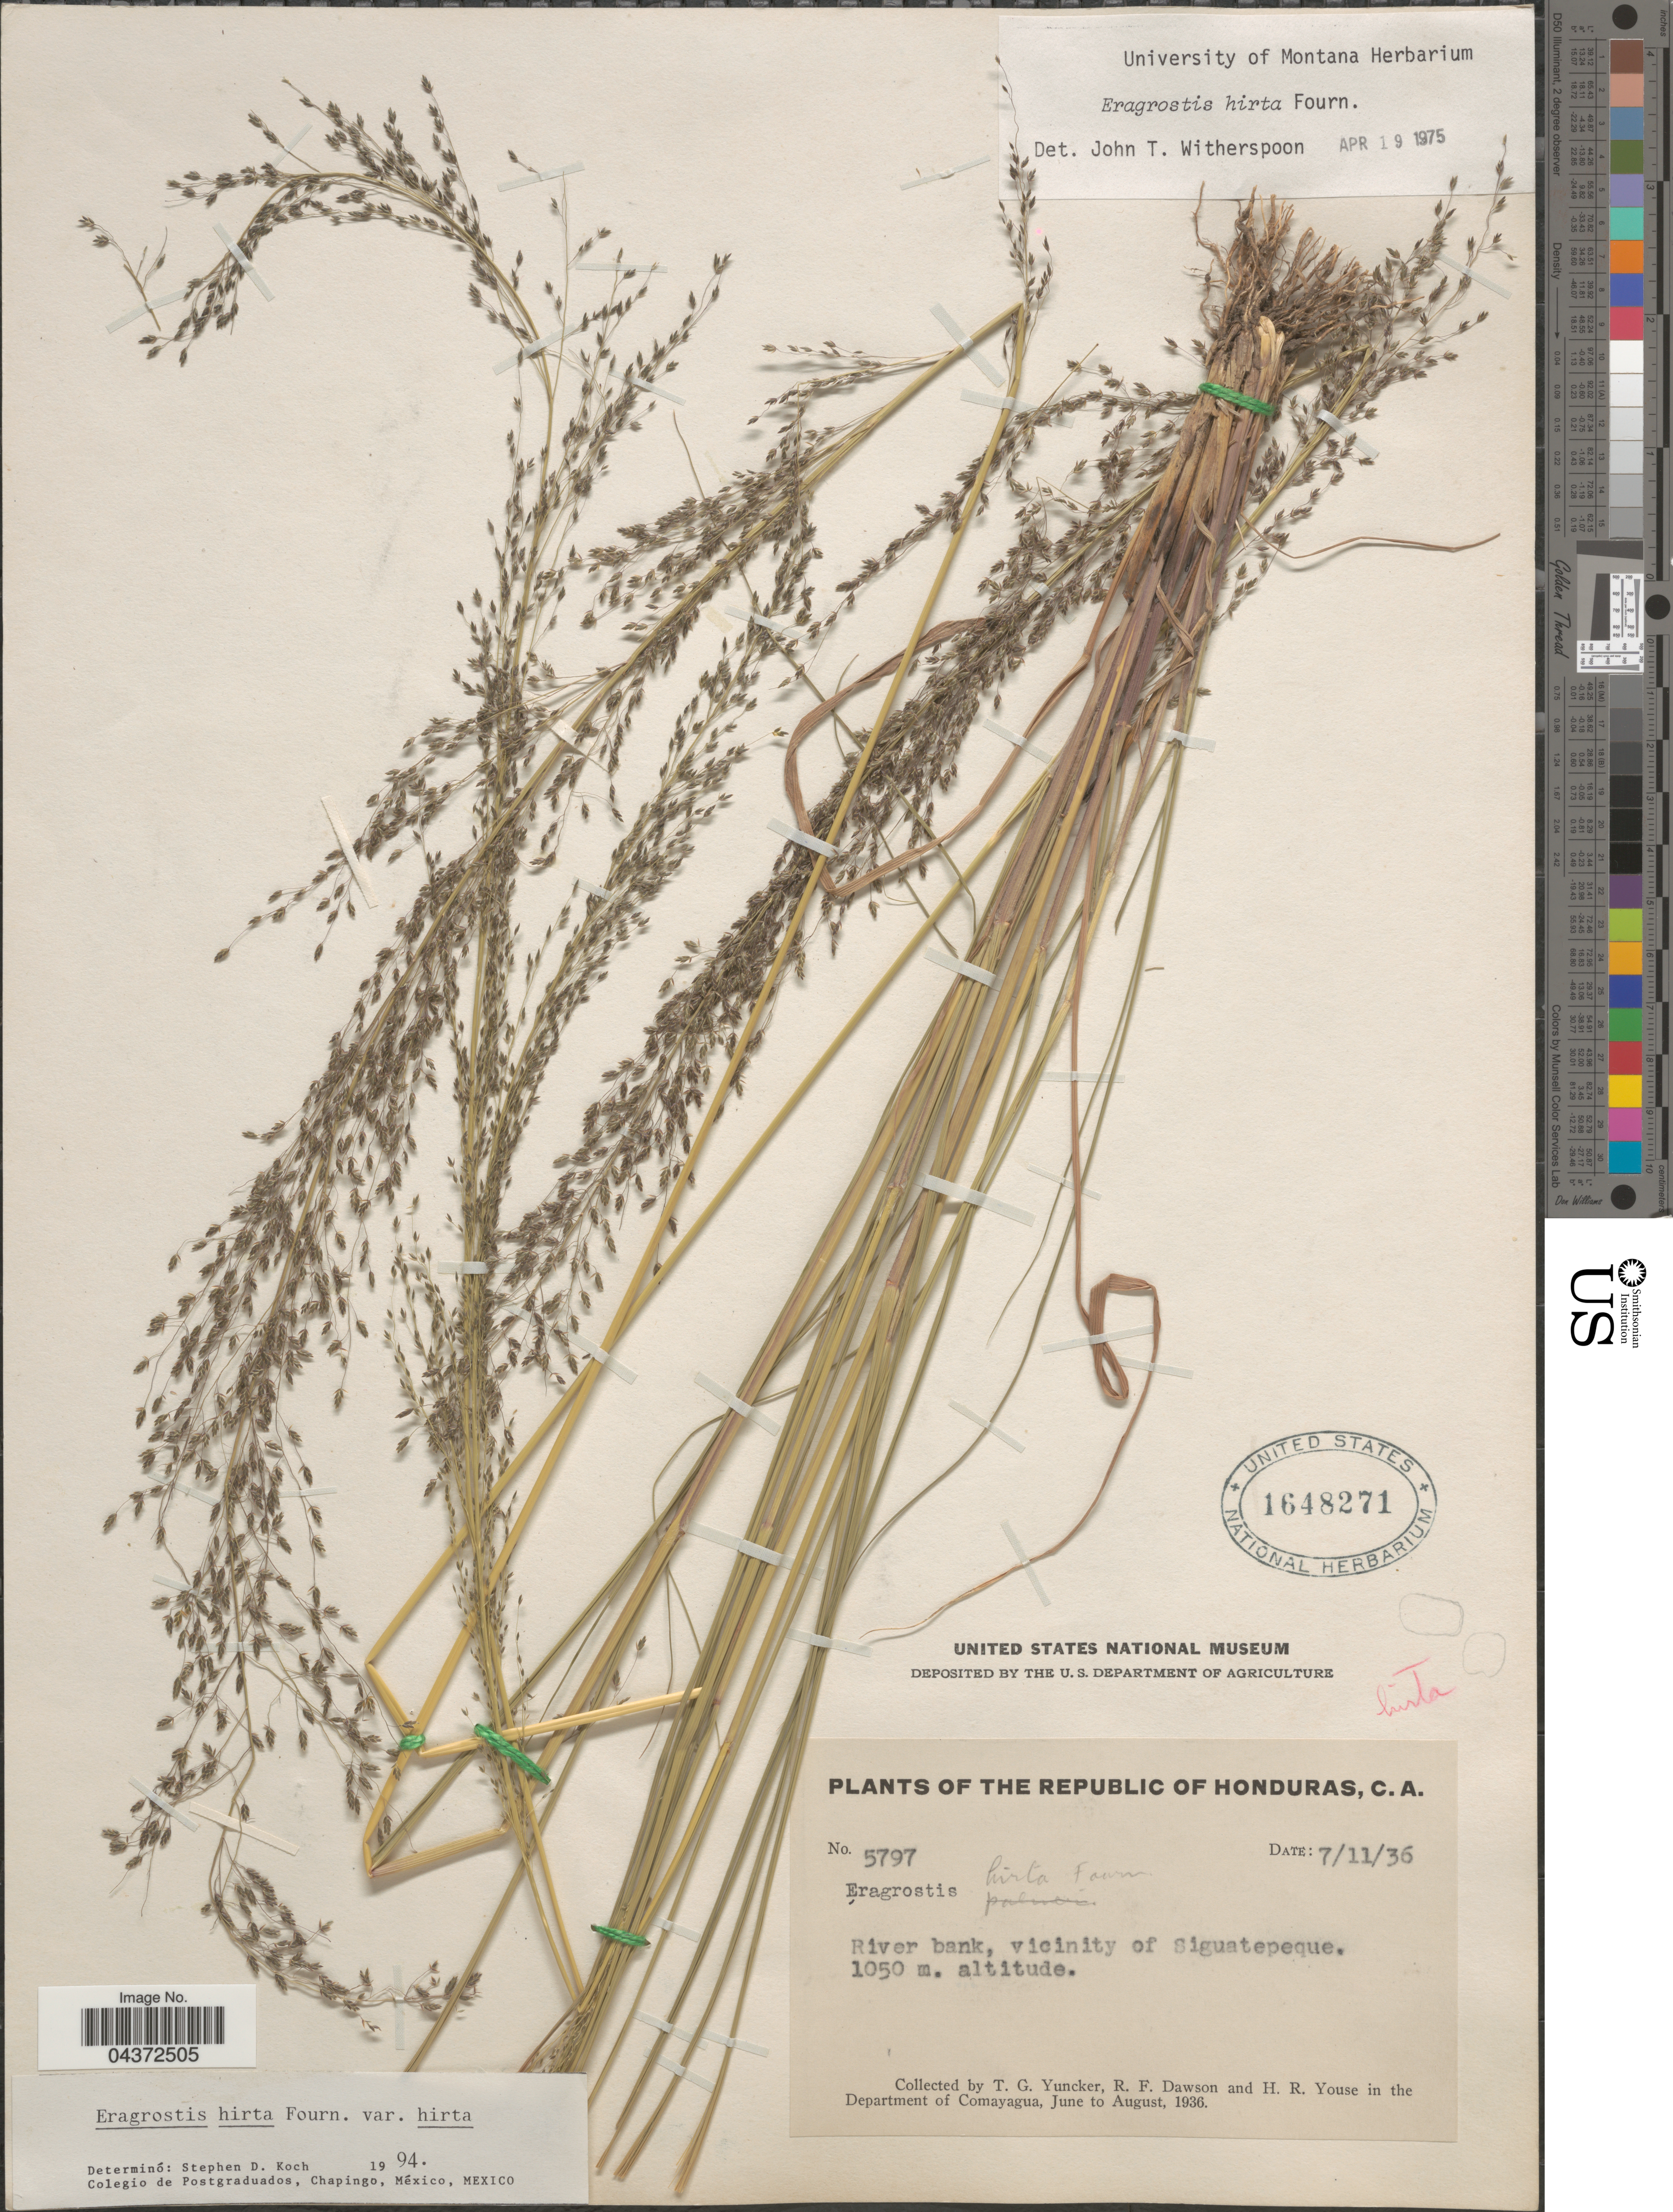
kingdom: Plantae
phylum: Tracheophyta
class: Liliopsida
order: Poales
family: Poaceae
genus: Eragrostis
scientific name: Eragrostis hirta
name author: E. Fourn.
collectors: T. G. Yuncker, R. F. Dawson & H. Youse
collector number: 5797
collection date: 1936-07-11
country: Honduras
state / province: Comayagua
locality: The Republic of Honduras, C.A. River bank, vicinity of Siguatepeque. In the Department of Comayagua.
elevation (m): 1050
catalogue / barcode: US 1648271